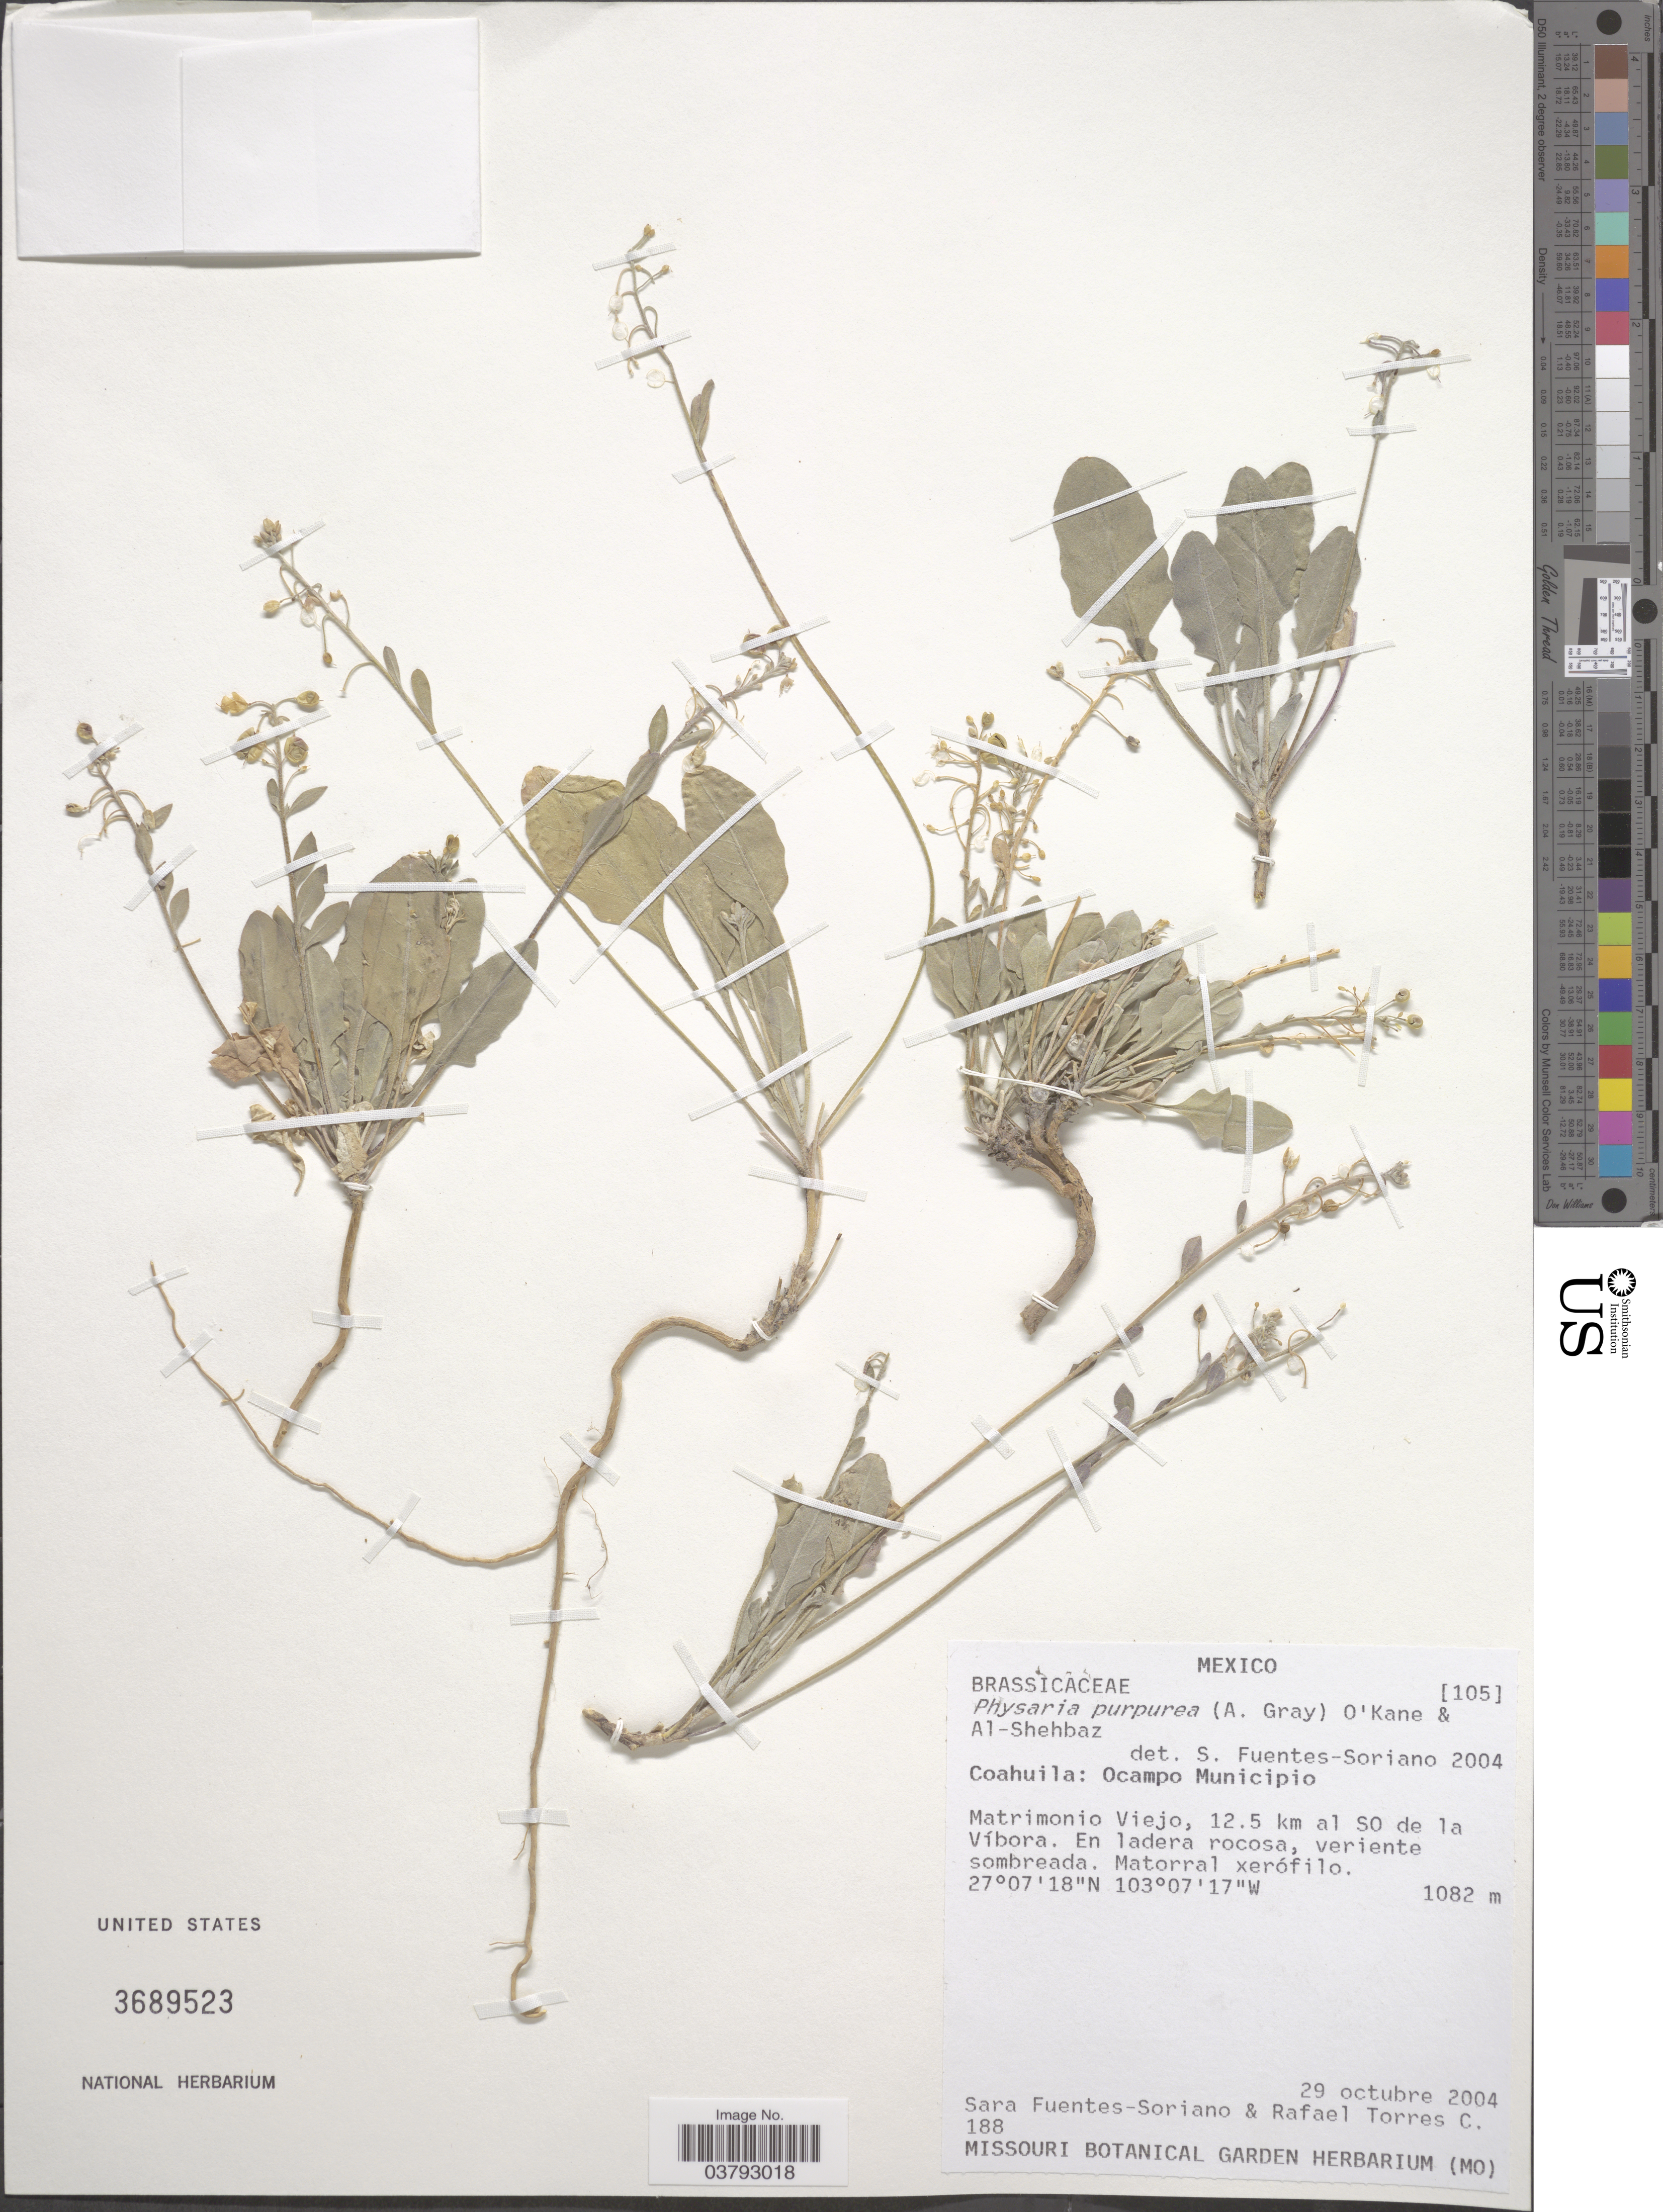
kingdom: Plantae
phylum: Tracheophyta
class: Magnoliopsida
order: Brassicales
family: Brassicaceae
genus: Physaria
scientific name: Physaria purpurea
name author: (A. Gray) O'Kane & Al-Shehbaz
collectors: S. Fuentes-Soriano & R. Torres C.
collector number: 188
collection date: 2004-10-29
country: Mexico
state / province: Chihuahua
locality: Ocampo Municipio. Matrimonio Viejo, 12.5 km al SO de la Víbora.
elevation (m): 1082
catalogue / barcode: US 3689523